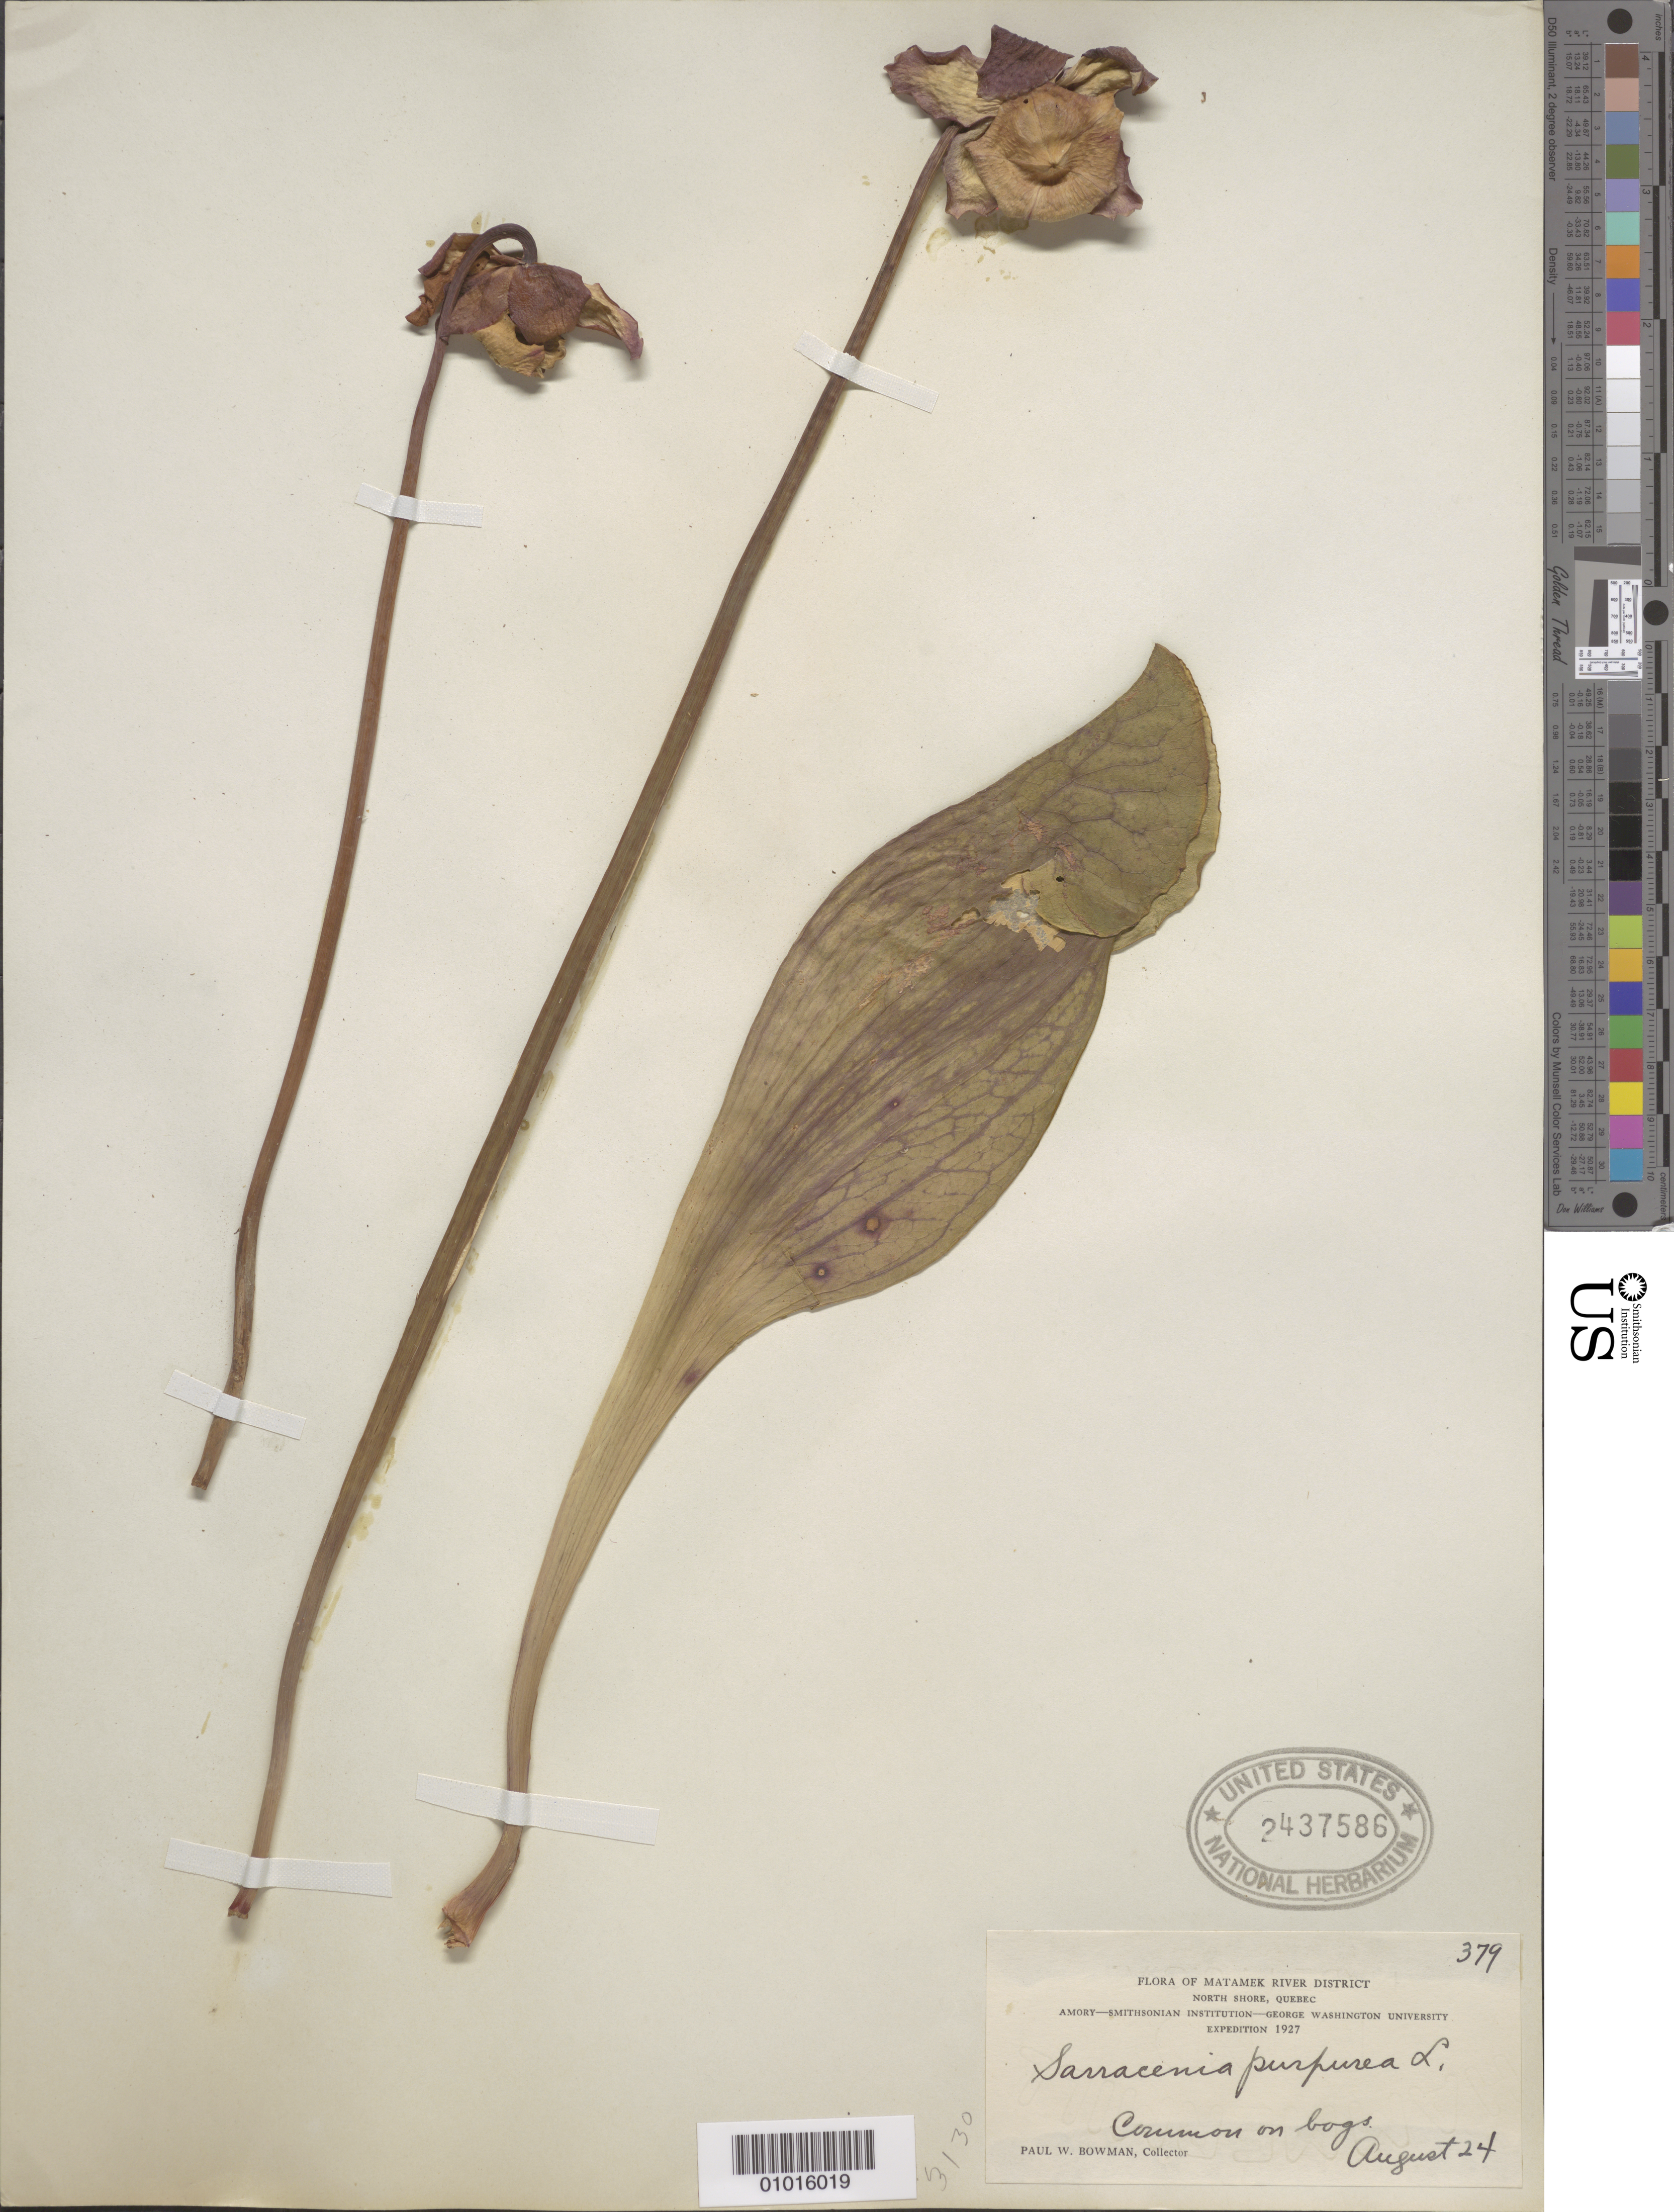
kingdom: Plantae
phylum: Tracheophyta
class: Magnoliopsida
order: Ericales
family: Sarraceniaceae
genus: Sarracenia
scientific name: Sarracenia purpurea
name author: L.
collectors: P. Bowman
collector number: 379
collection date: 1927-08-24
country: Canada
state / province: Quebec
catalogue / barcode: US 2437586